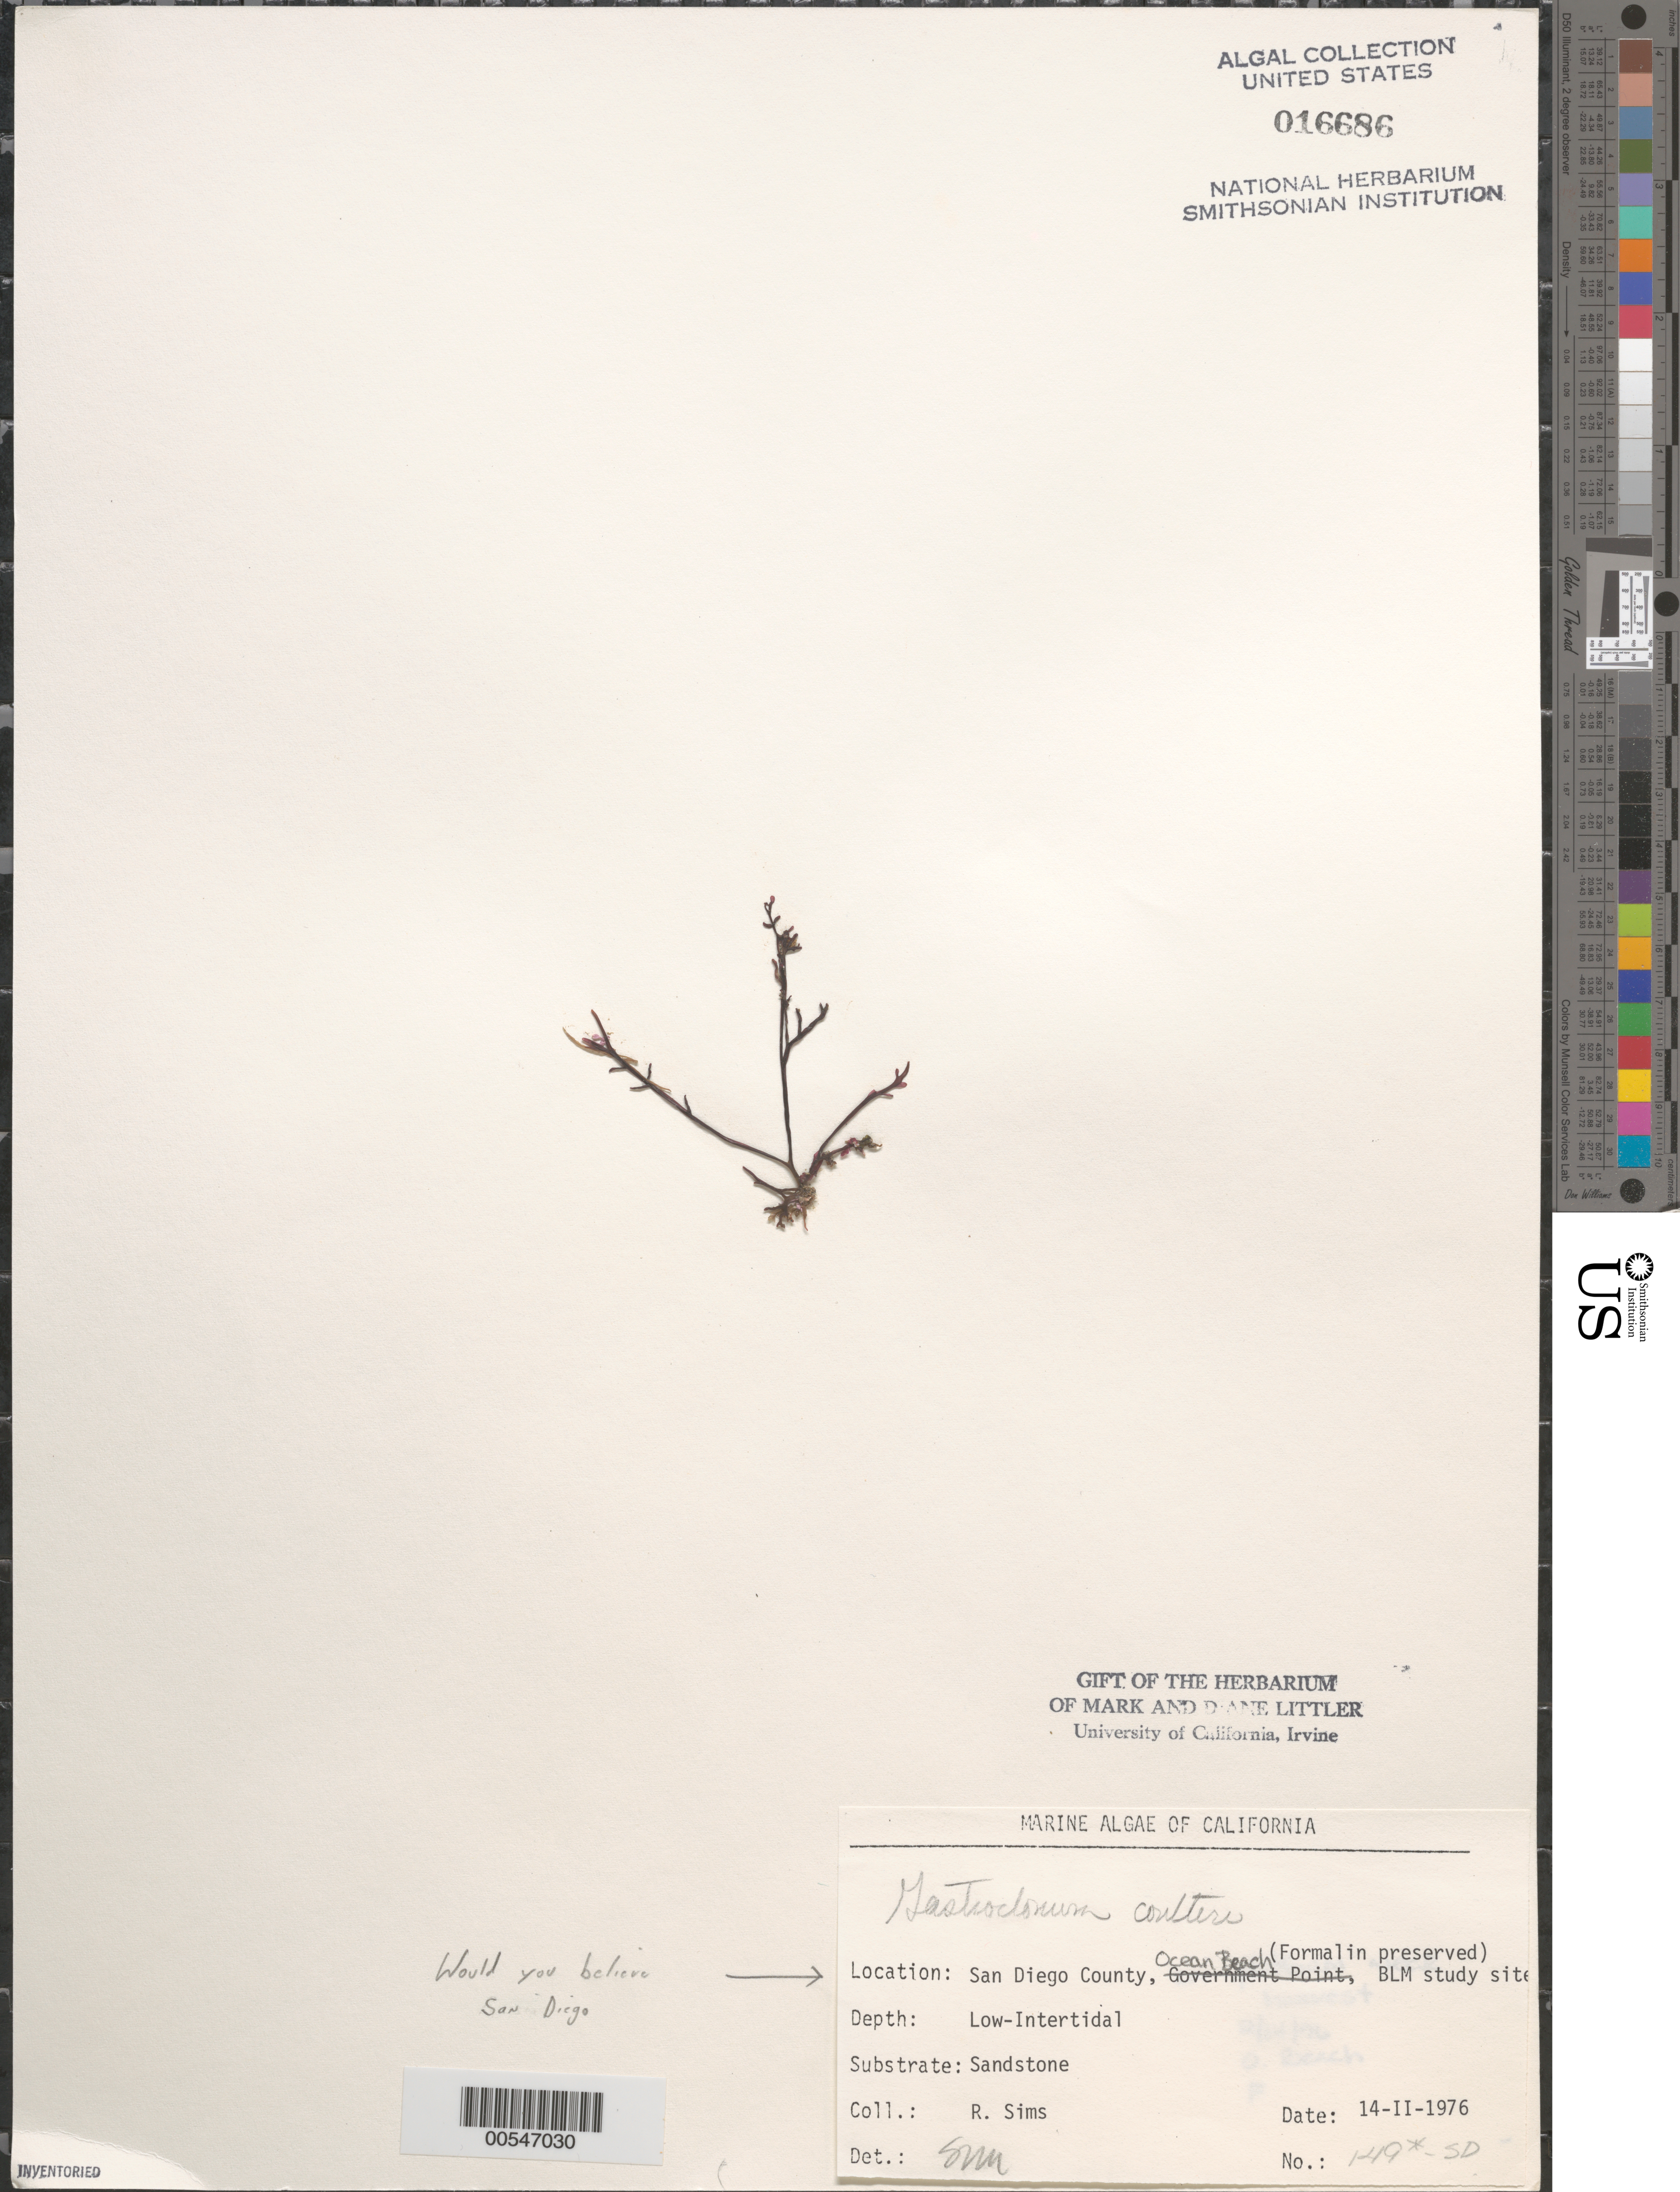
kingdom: Plantae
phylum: Rhodophyta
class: Florideophyceae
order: Rhodymeniales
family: Champiaceae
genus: Neogastroclonium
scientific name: Neogastroclonium subarticulatum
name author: (Turner) L. Le Gall et al.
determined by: Algae name updating Project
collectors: R. H. Sims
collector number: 149*-sd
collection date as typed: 14 Feb 1976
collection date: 1976-02-14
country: United States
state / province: California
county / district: San Diego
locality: Ocean Beach, end of Del Monte Street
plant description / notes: BLM-SOCALBIGHT Rocky Intertidal Survey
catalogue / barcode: US 16686